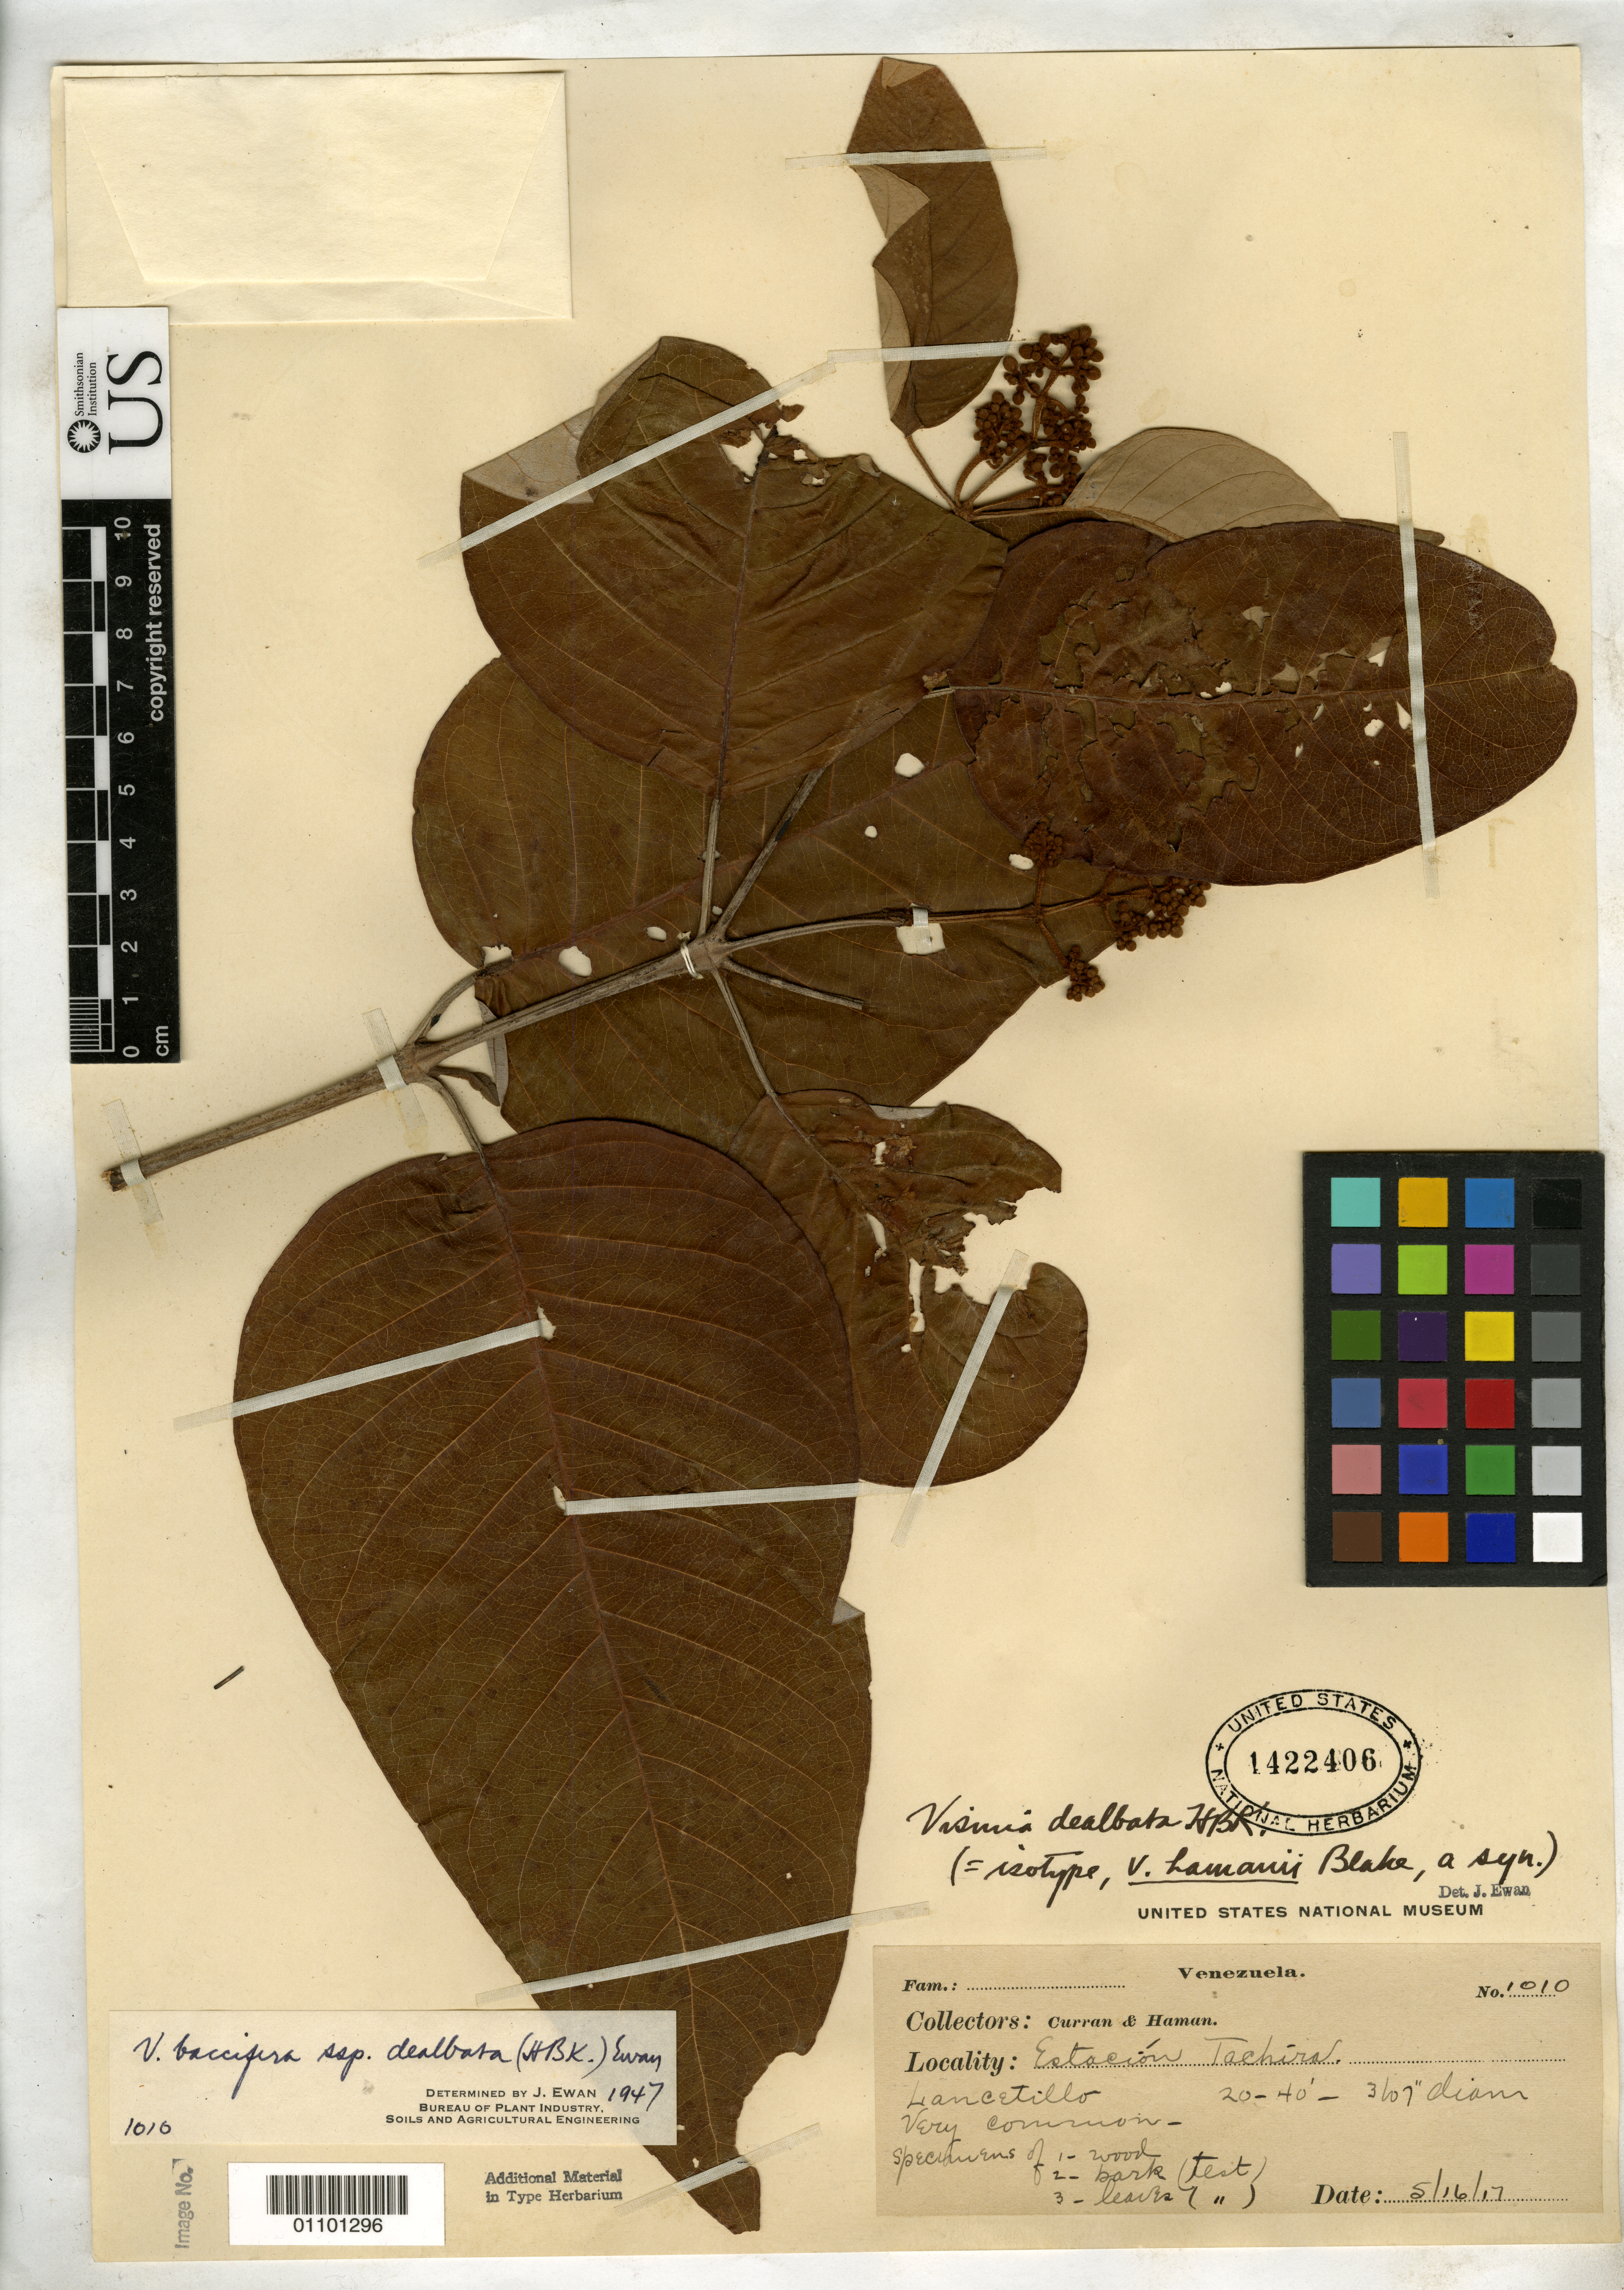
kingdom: Plantae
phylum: Tracheophyta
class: Magnoliopsida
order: Malpighiales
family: Hypericaceae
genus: Vismia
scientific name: Vismia hamanii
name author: S.F. Blake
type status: Isotype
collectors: H. M. Curran & M. Haman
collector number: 1010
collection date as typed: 16 May 1917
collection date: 1917-05-16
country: Venezuela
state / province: Tachira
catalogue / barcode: US 1422406